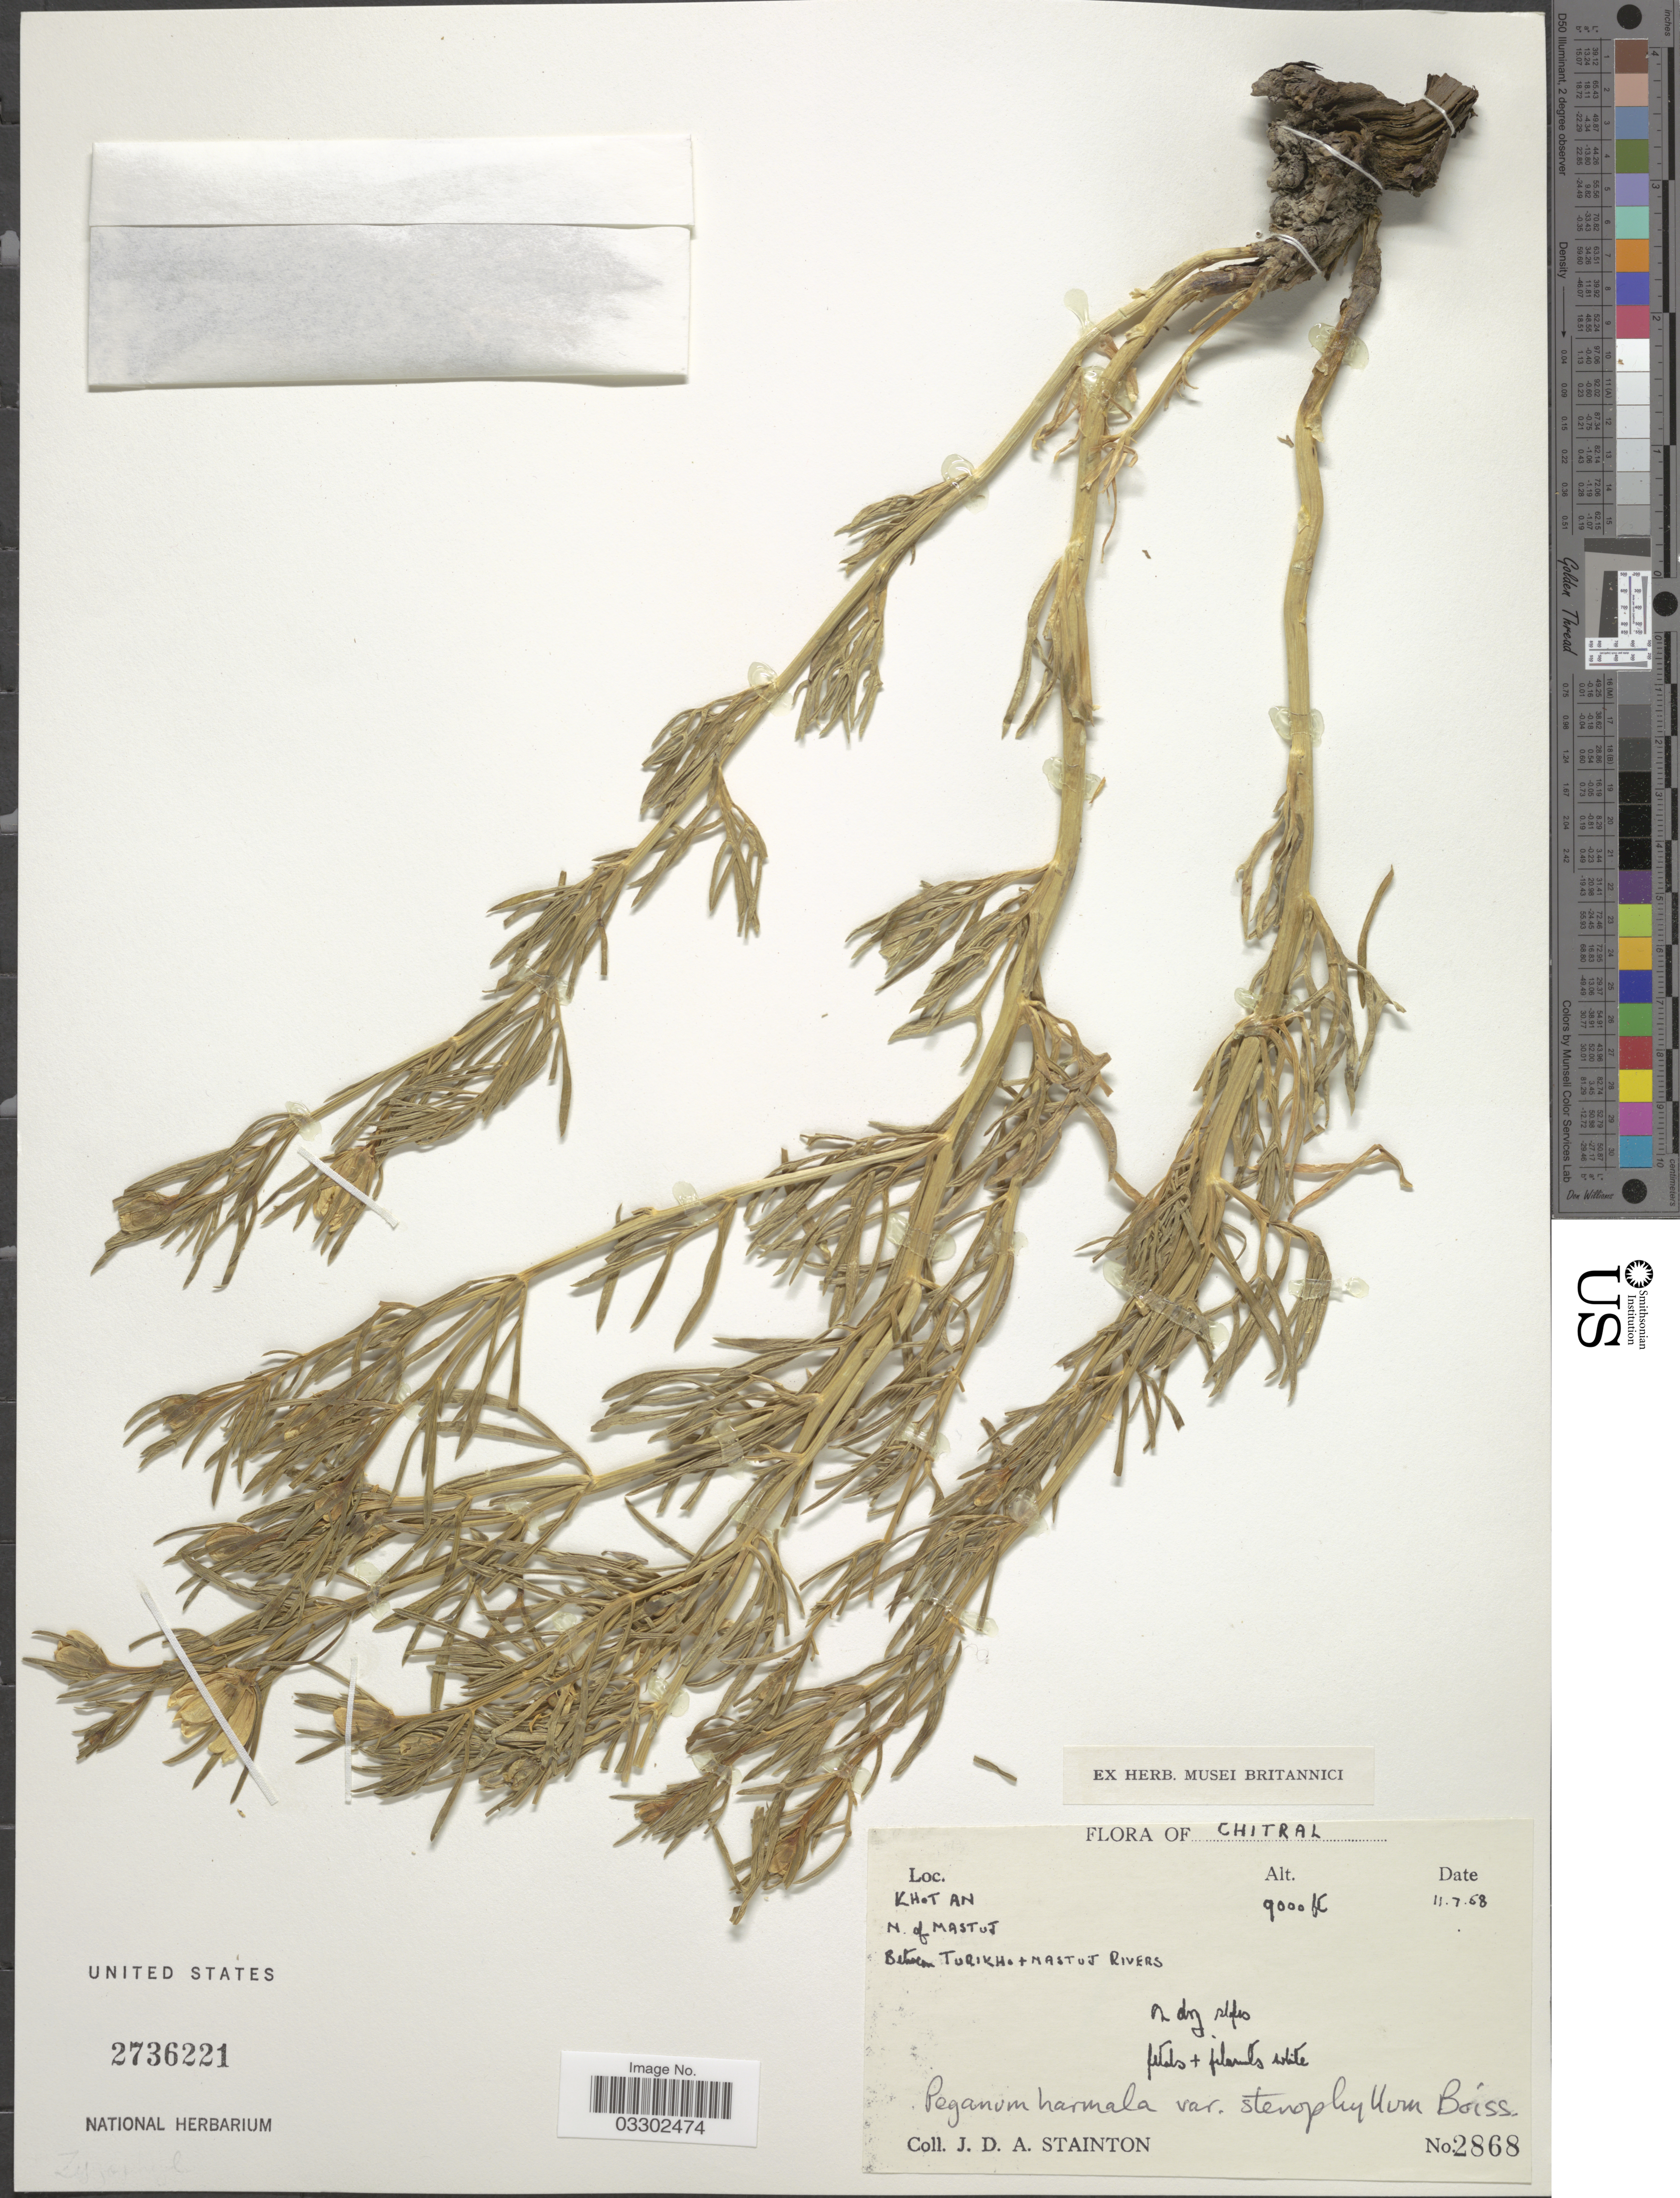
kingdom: Plantae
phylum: Tracheophyta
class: Magnoliopsida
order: Sapindales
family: Tetradiclidaceae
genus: Peganum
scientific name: Peganum harmala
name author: L.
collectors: J. Stainton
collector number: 2868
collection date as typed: Transcribed d/m/y: 7/11/68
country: Pakistan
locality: Chitral. Khot an N. of Mastuj Between Turikho + Mastuj Rivers.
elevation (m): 2743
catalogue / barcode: US 2736221